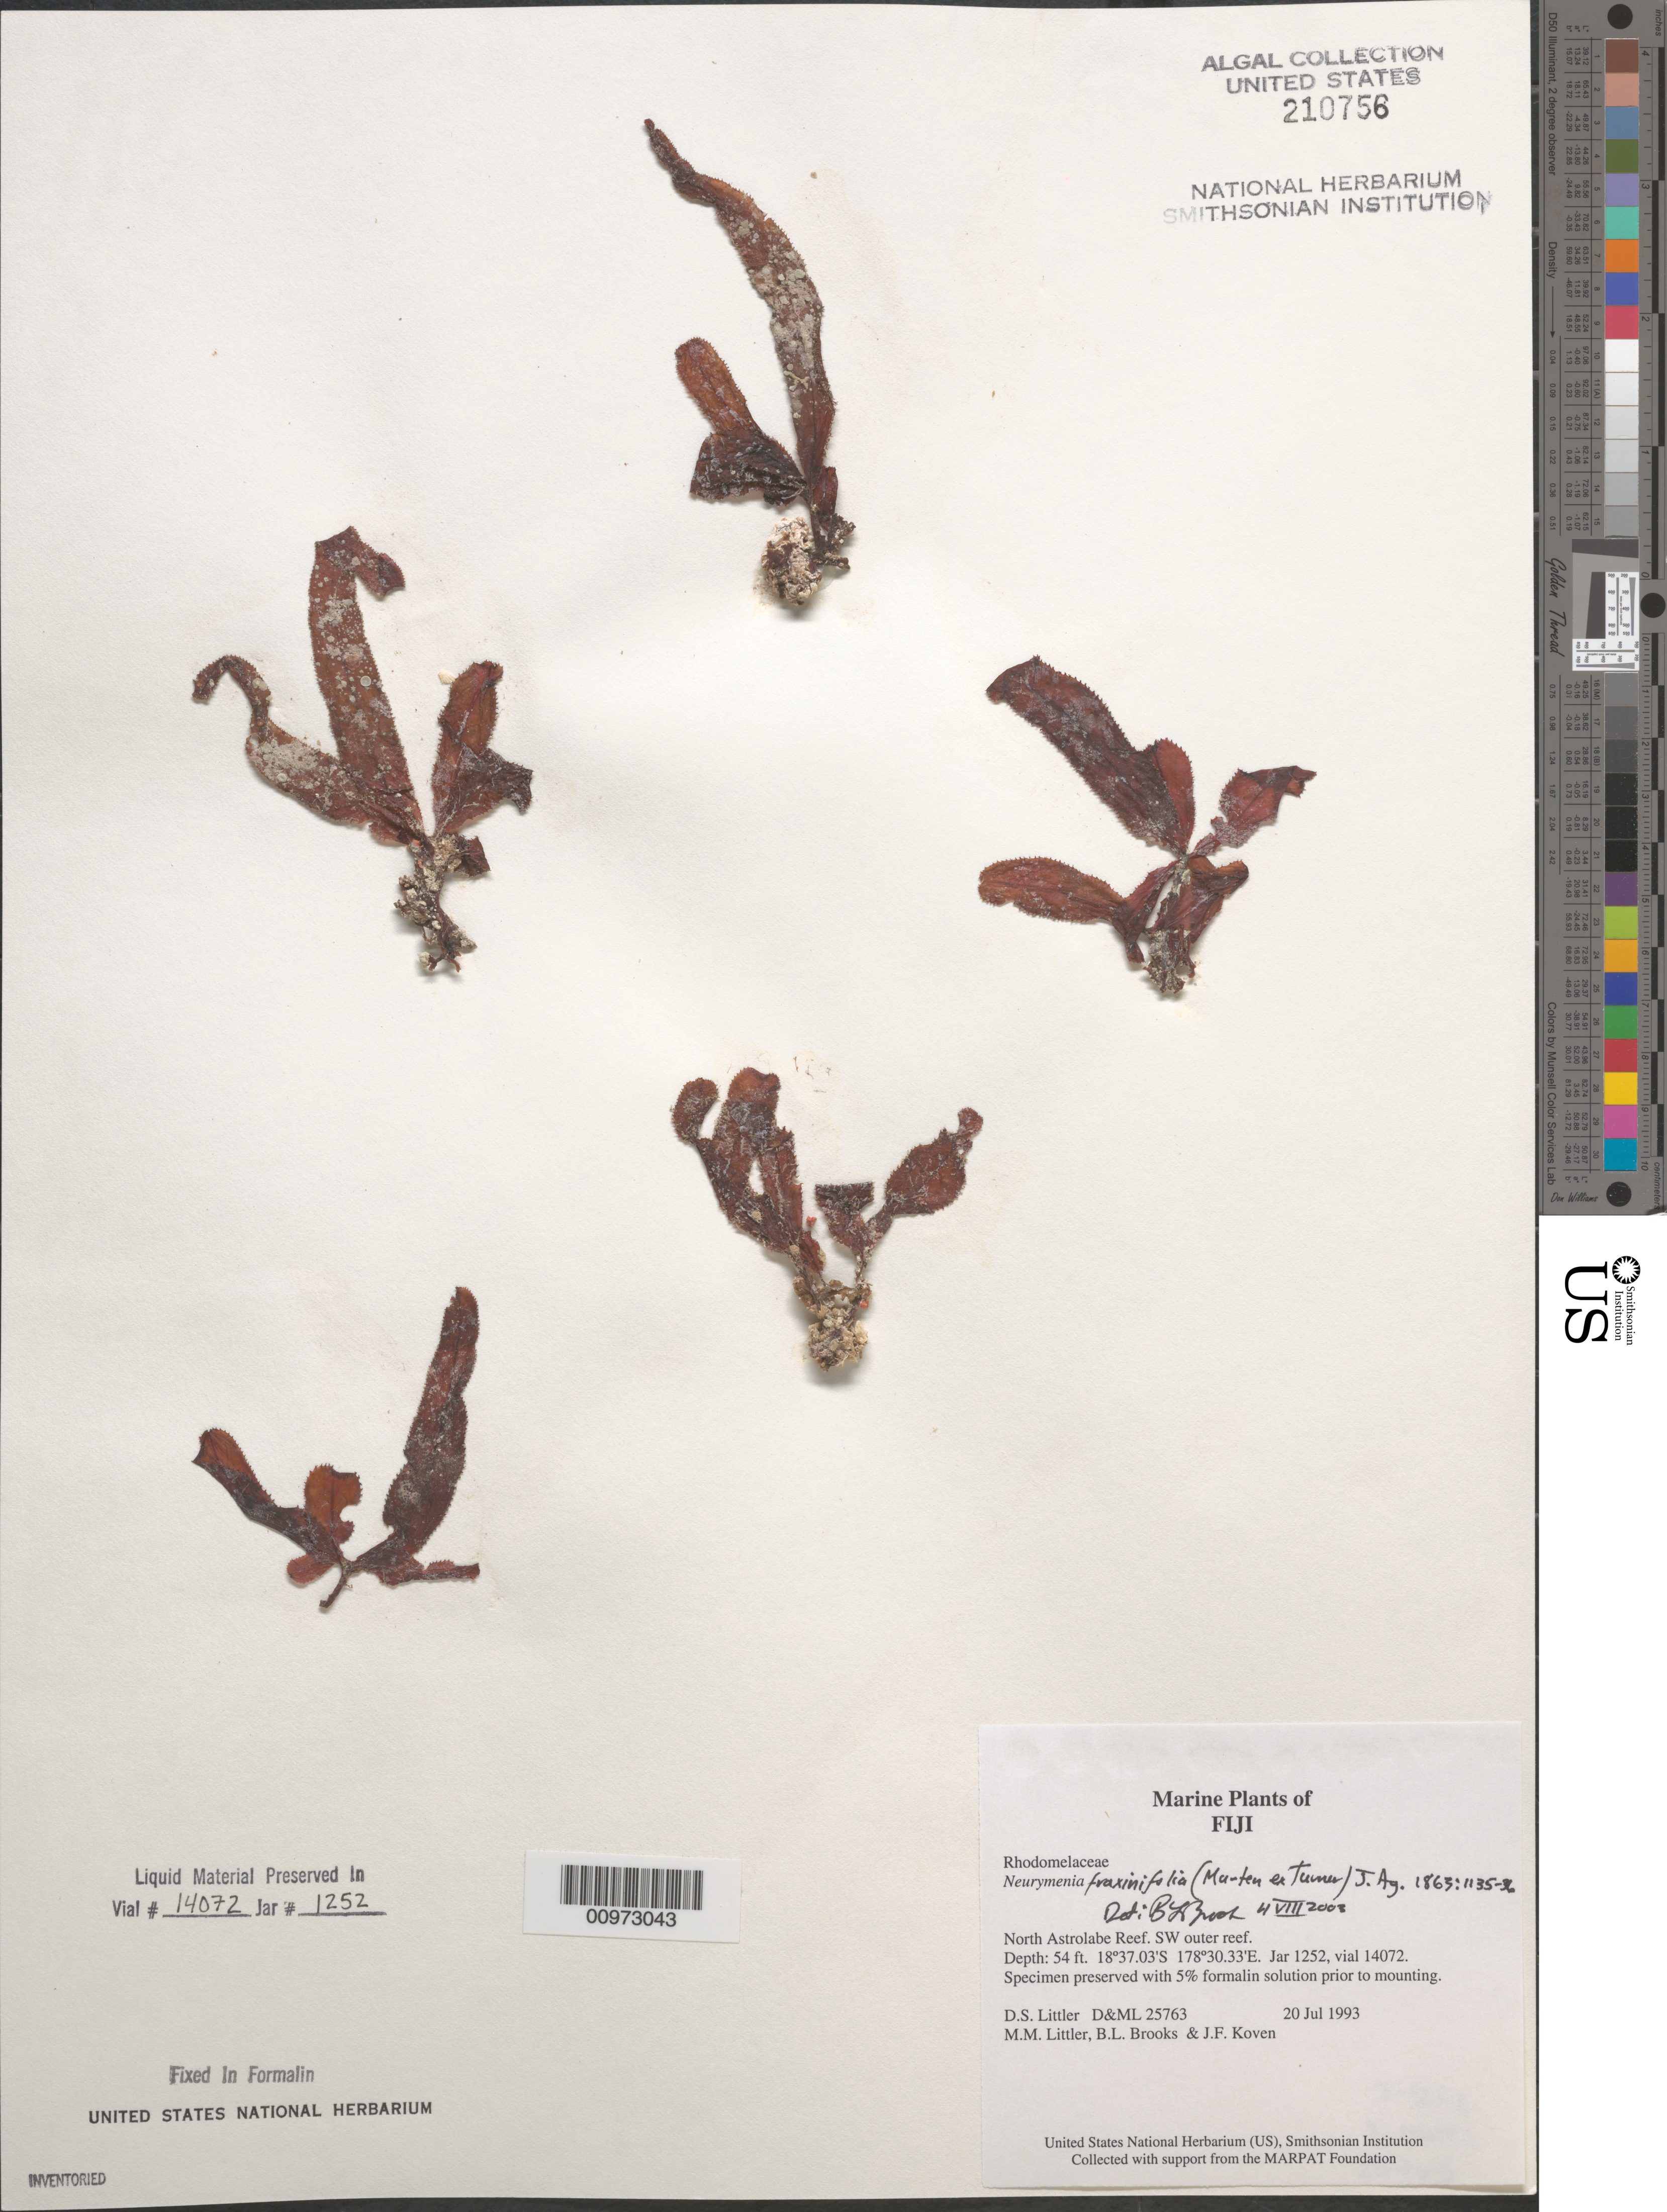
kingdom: Plantae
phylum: Rhodophyta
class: Florideophyceae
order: Ceramiales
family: Rhodomelaceae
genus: Neurymenia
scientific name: Neurymenia fraxinifolia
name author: (Mert. ex Turner) J. Agardh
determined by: Brooks, B. L., (BOT), Smithsonian Institution - National Museum of Natural History (UNITED STATES)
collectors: D. S. Littler, M. M. Littler, B. Brooks & J. Koven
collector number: D&ML 25763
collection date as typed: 20 Jul 1993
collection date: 1993-07-20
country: Fiji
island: North Astrolabe Reef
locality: North Astrolabe Reef, southwest outer reef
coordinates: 18 37.03'S, 178 30.33'E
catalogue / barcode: US 210756